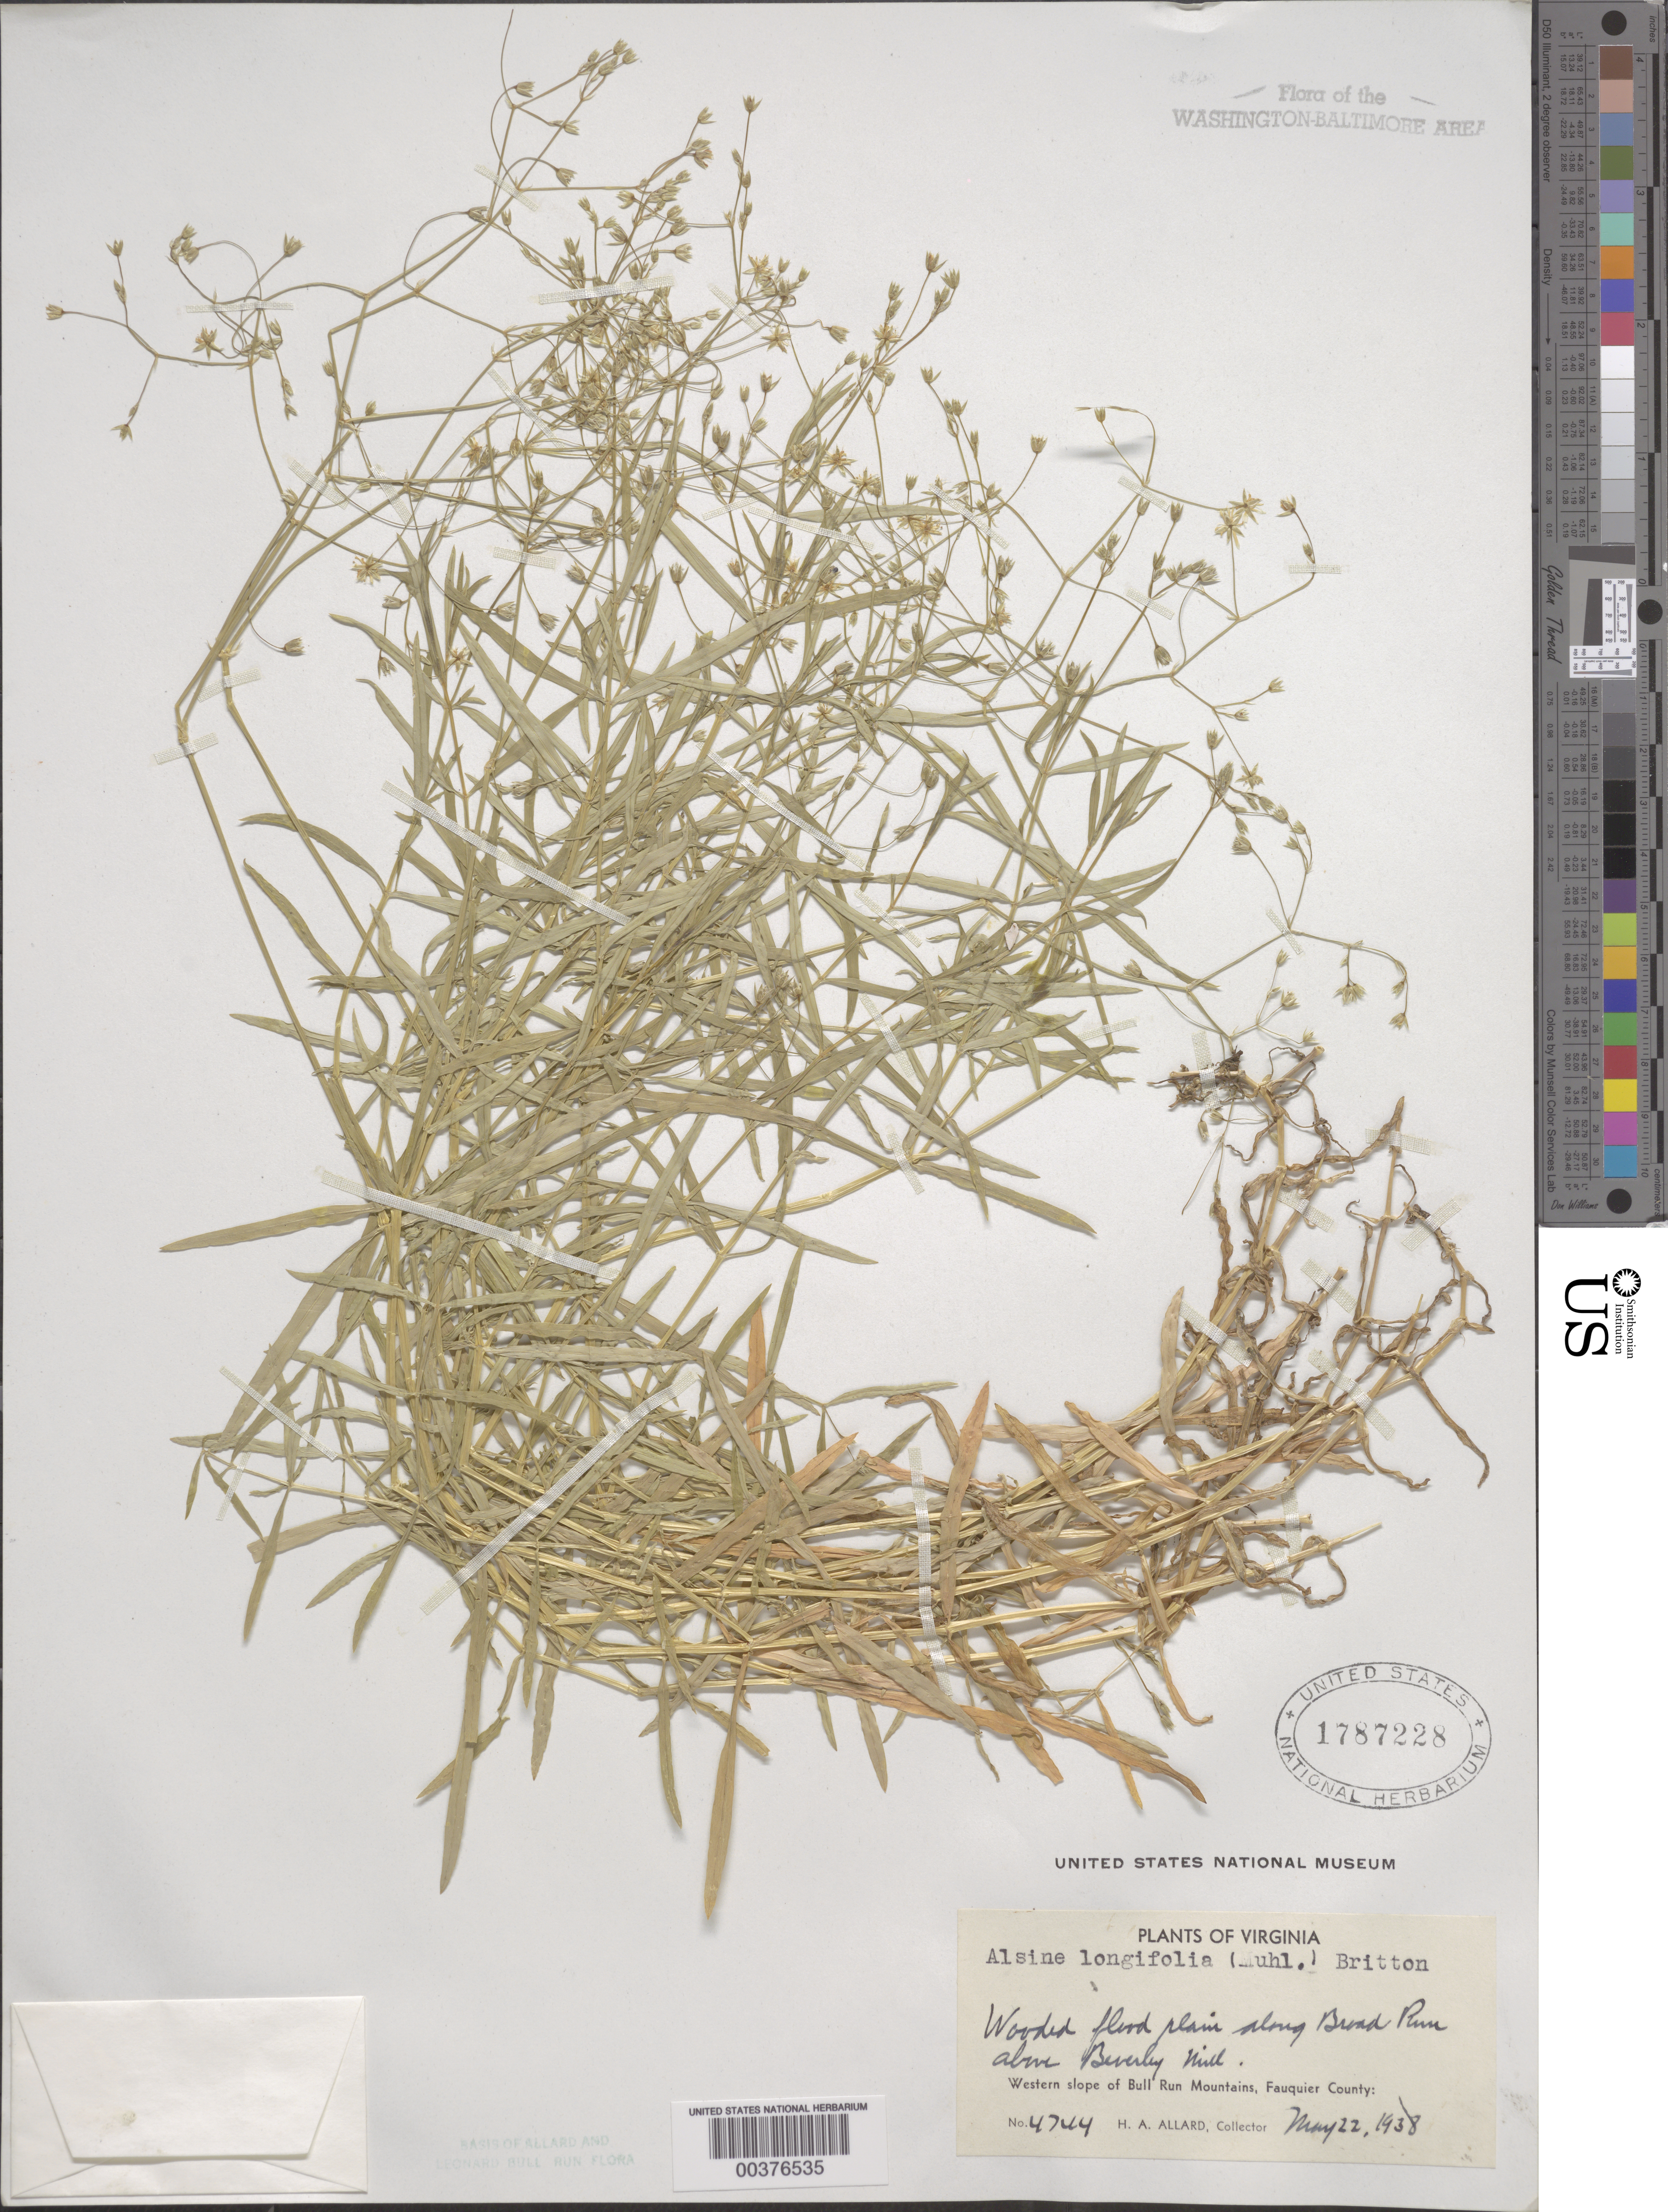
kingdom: Plantae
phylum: Tracheophyta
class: Magnoliopsida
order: Caryophyllales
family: Caryophyllaceae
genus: Stellaria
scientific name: Stellaria longifolia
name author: Muhl. ex Willd.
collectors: H. A. Allard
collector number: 4744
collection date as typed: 22 May 1938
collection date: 1938-05-22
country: United States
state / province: Virginia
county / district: Fauquier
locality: Broad Run above Beverley Mill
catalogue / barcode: US 1787228